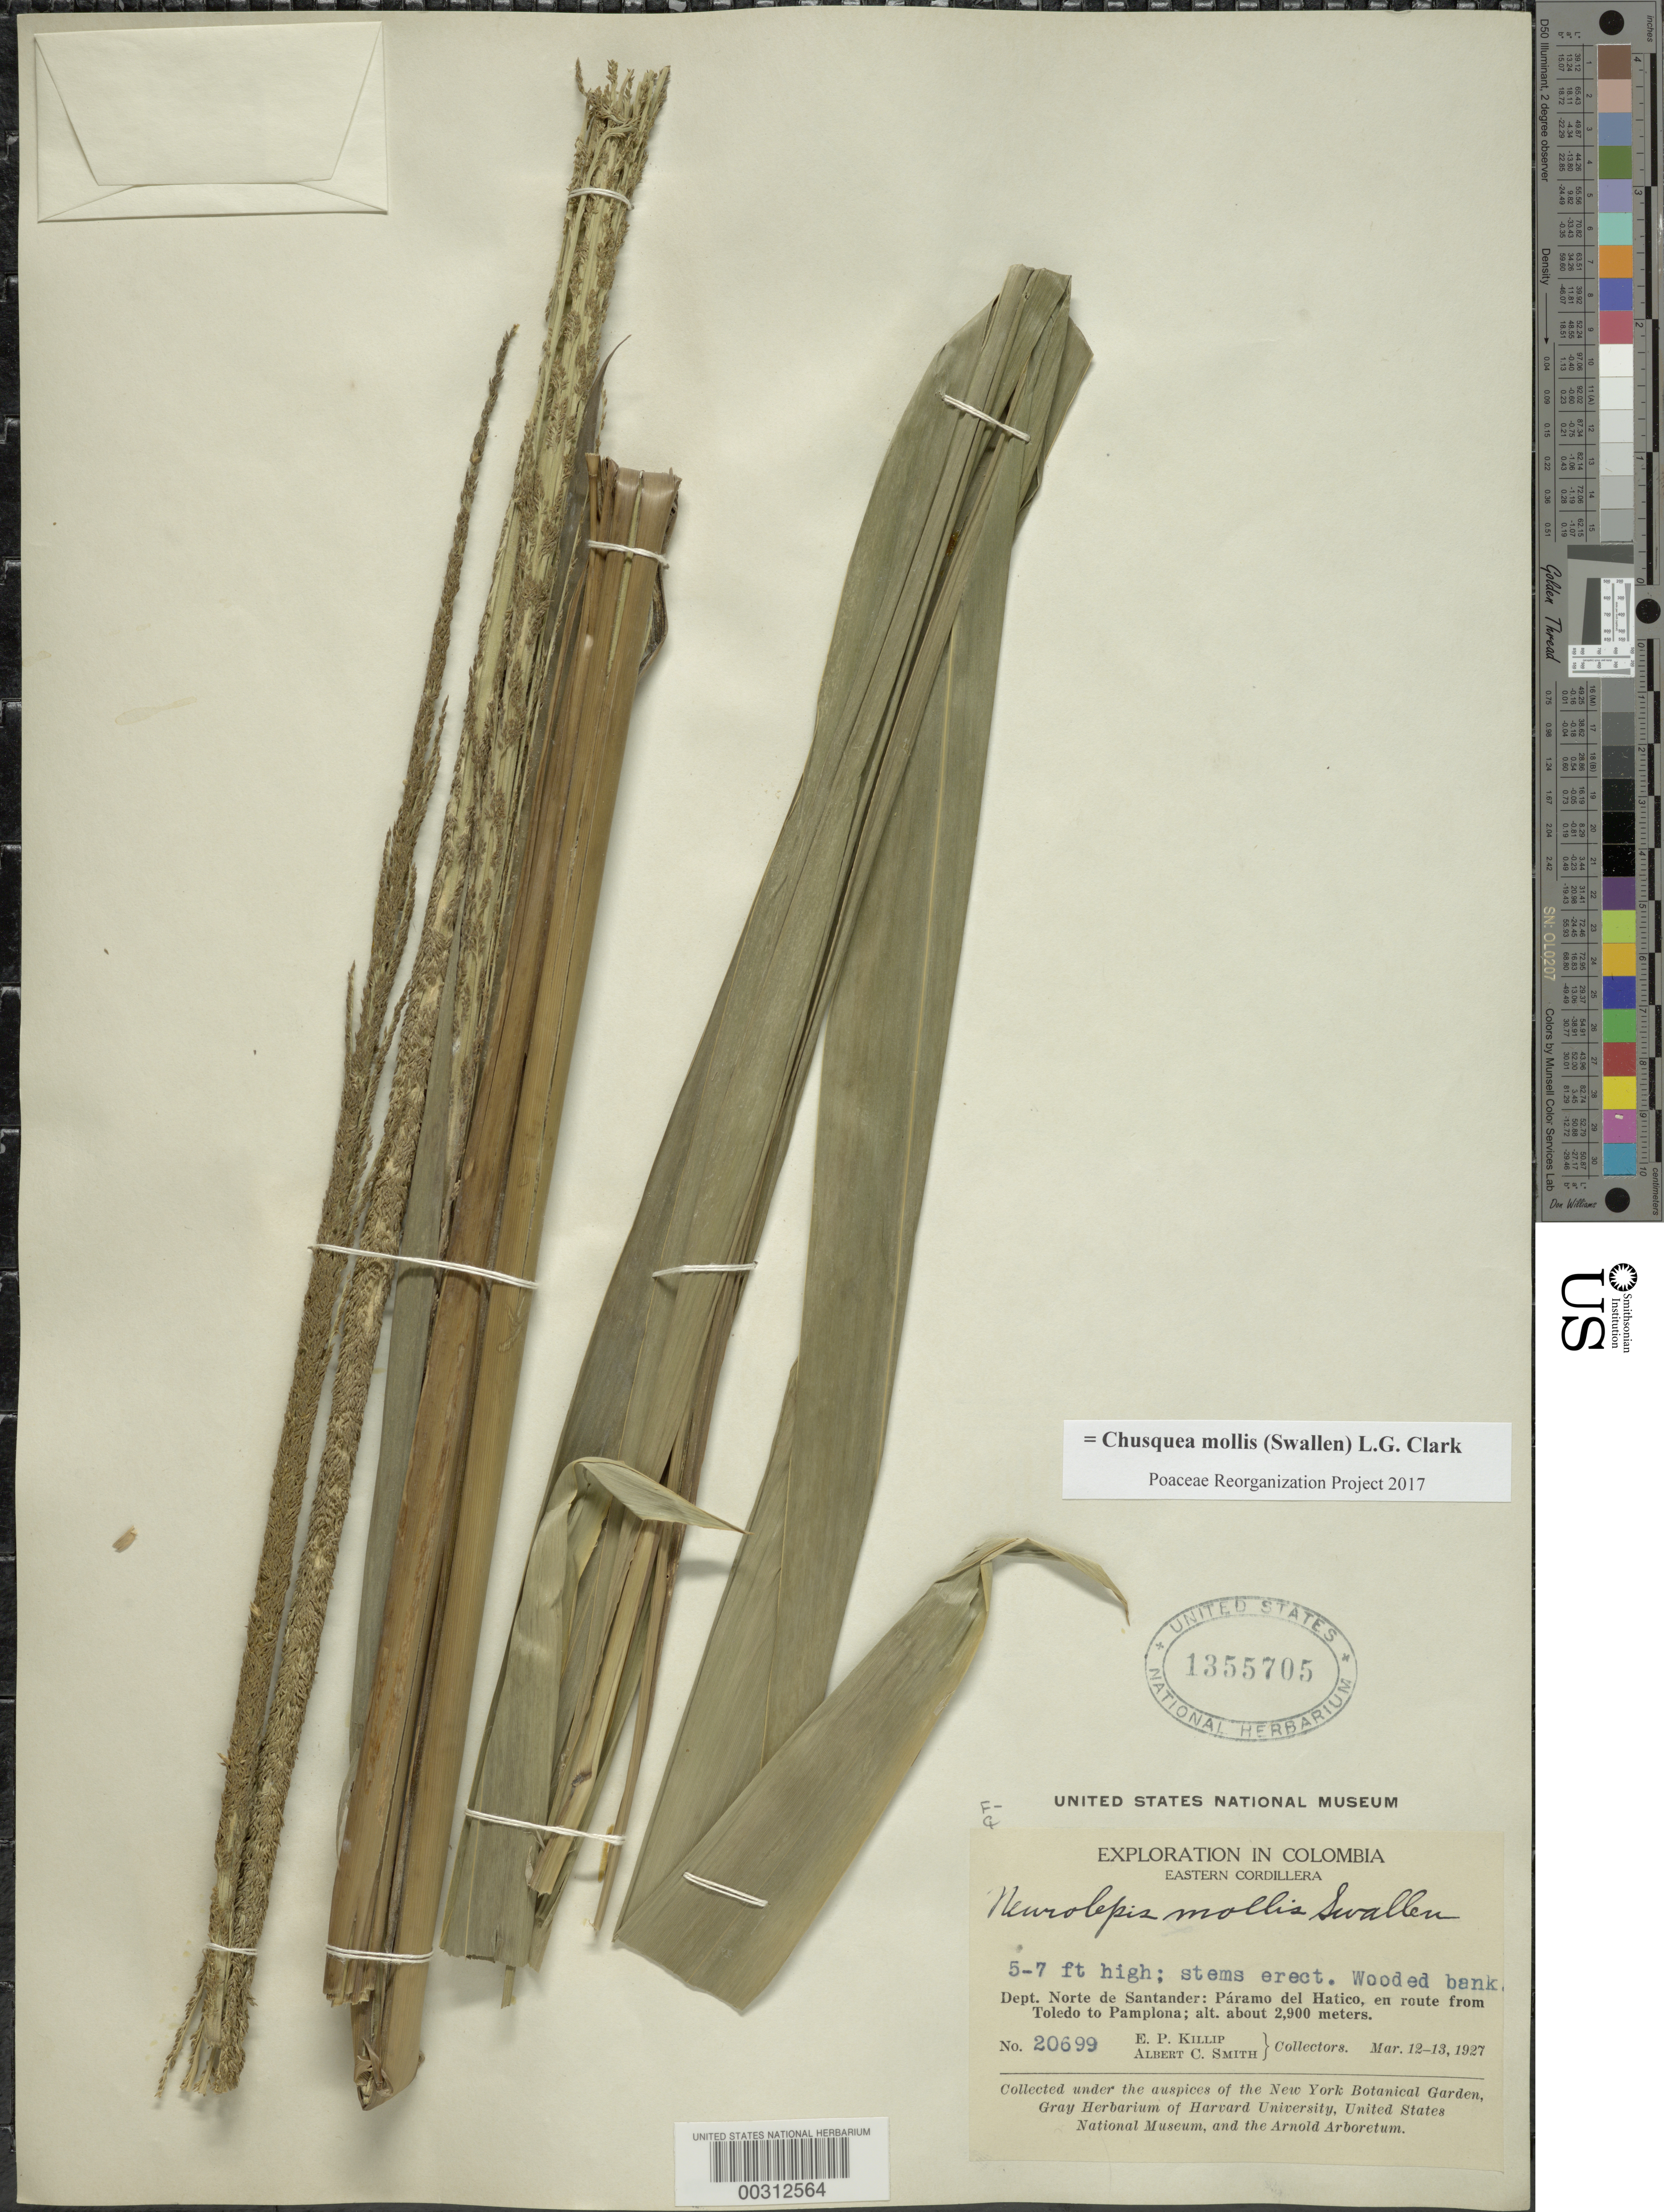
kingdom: Plantae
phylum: Tracheophyta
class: Liliopsida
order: Poales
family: Poaceae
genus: Chusquea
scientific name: Chusquea mollis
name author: (Swallen) L.G. Clark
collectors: E. P. Killip & A. C. Smith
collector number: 20699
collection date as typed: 12 Mar 1927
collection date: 1927-03-12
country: Colombia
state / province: Norte de Santander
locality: Hatico, Toledo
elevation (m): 2900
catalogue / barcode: US 1355705